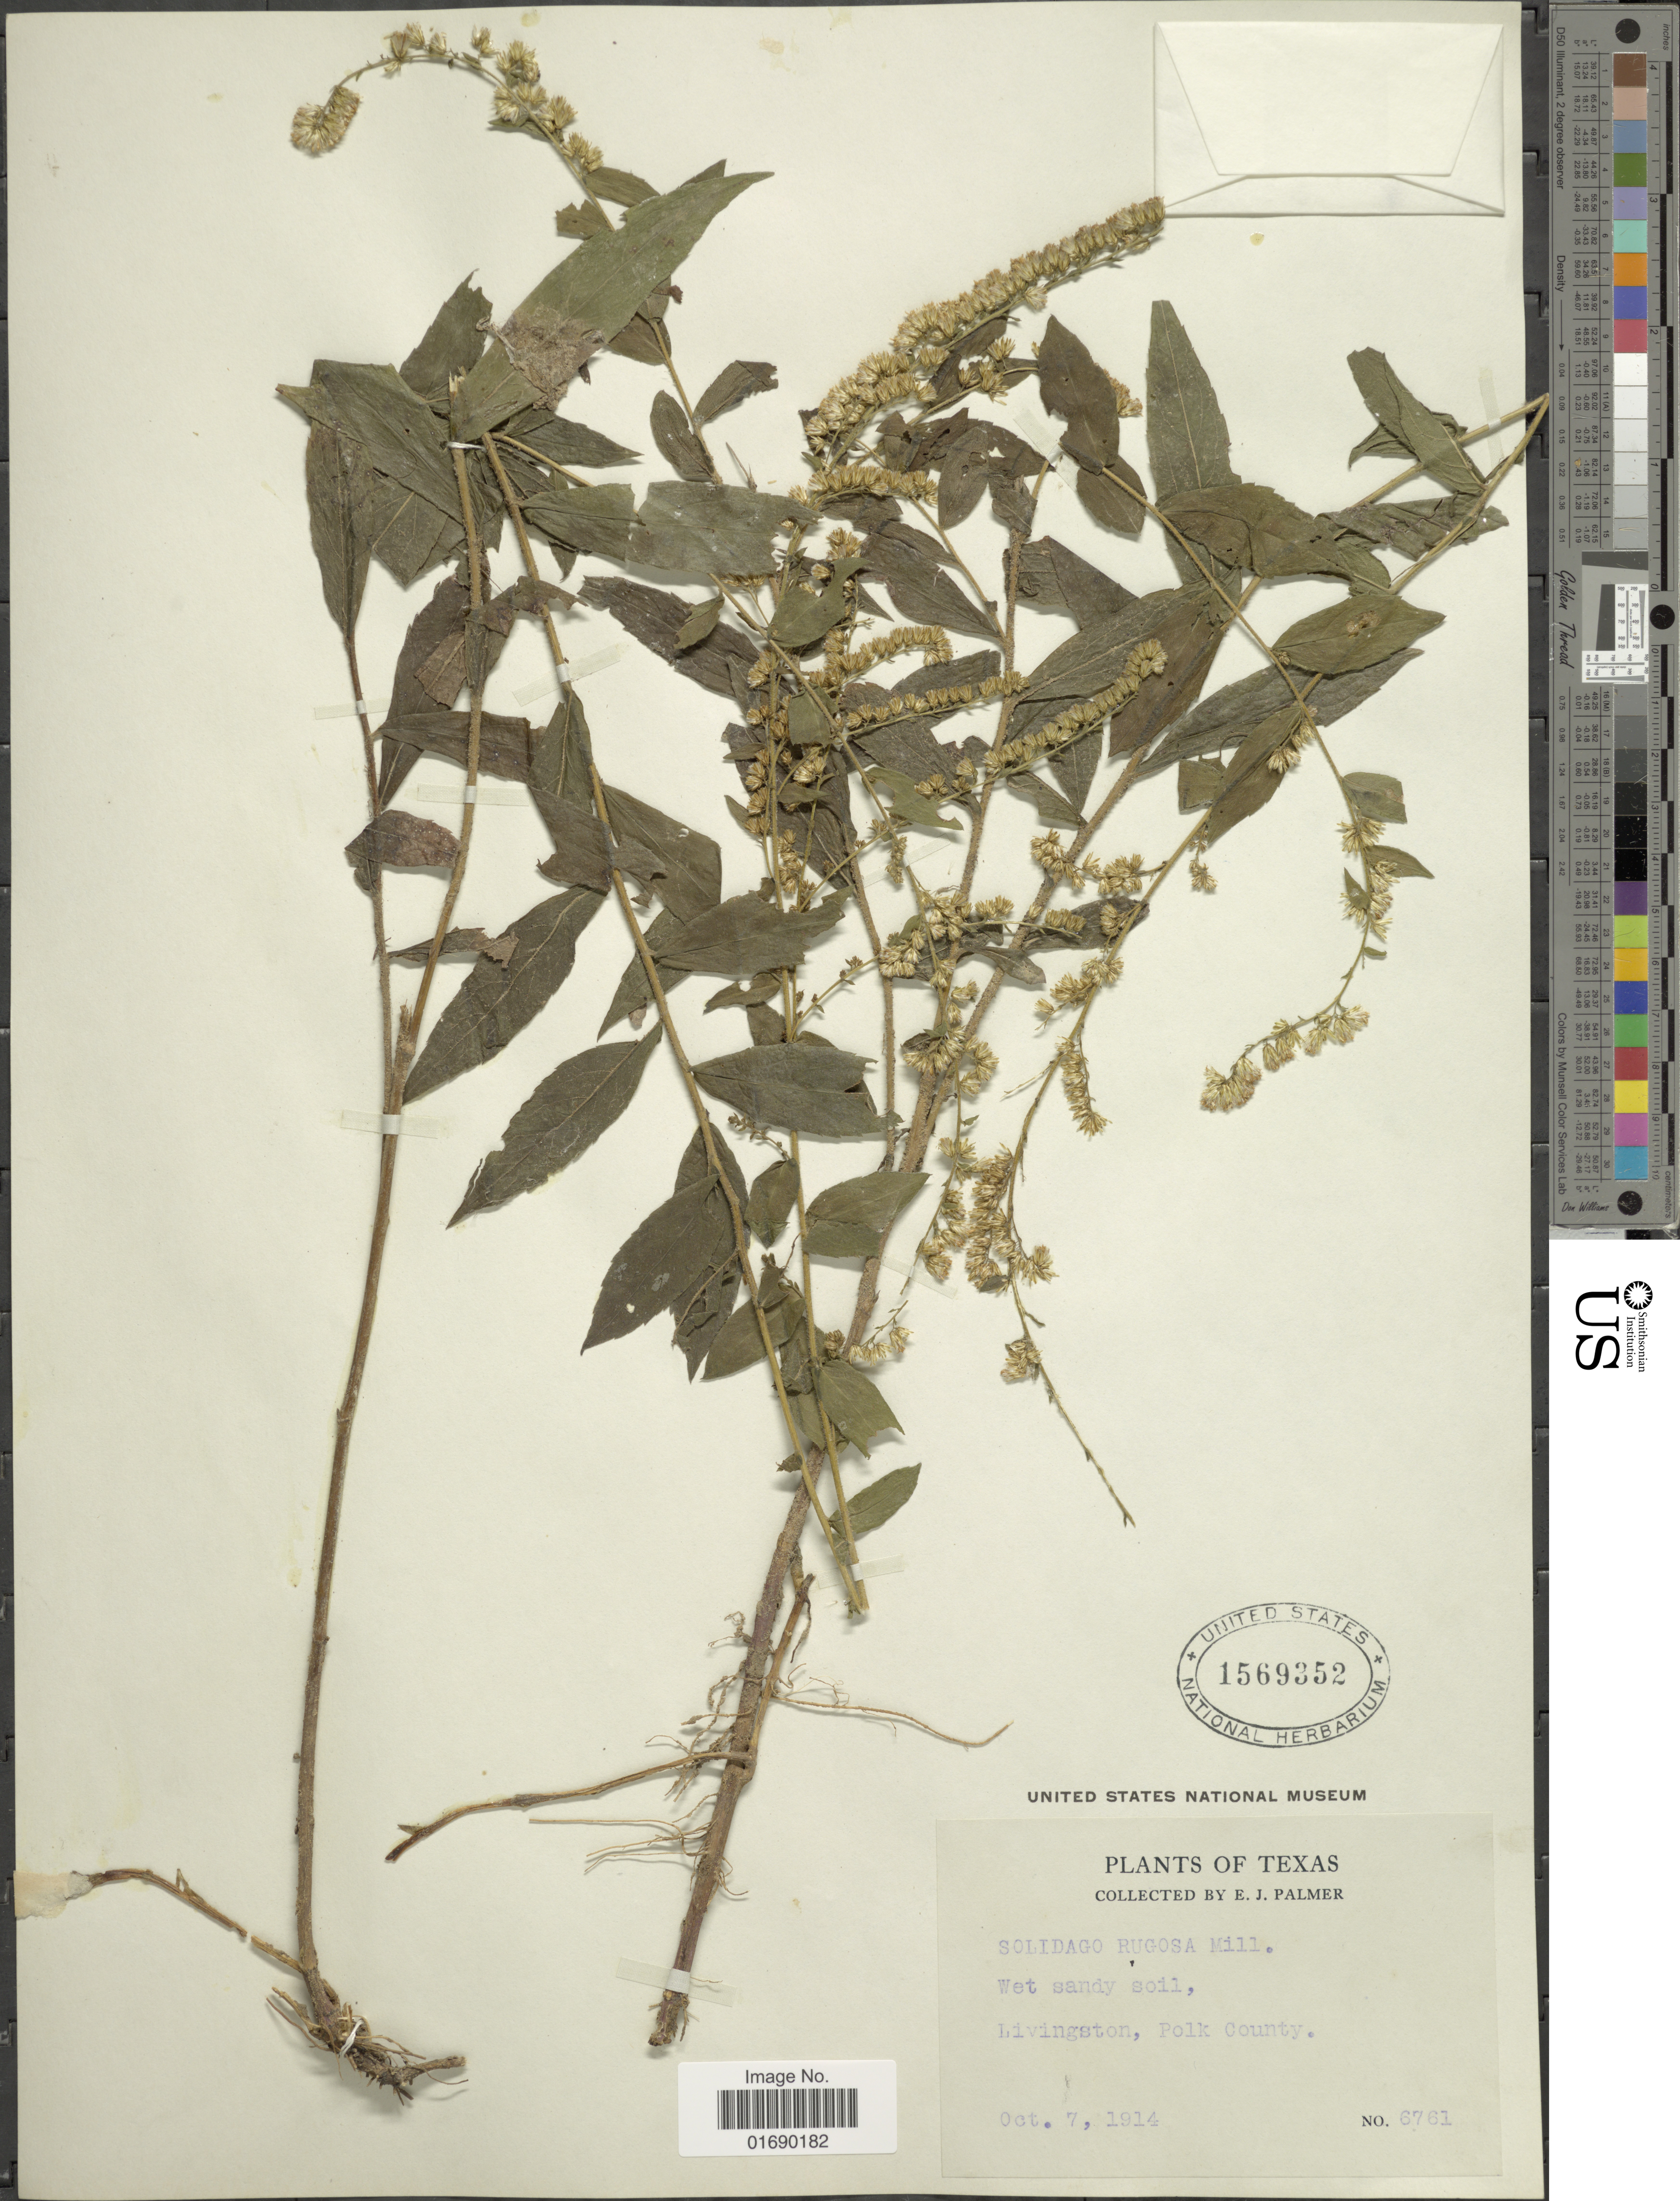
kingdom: Plantae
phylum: Tracheophyta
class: Magnoliopsida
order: Asterales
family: Asteraceae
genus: Solidago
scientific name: Solidago rugosa var. aspera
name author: (Aiton) Cronq.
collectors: E. J. Palmer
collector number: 6761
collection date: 1914-10-07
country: United States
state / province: Texas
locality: Wet sandy soil, Livingston, Polk County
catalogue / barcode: US 1569352